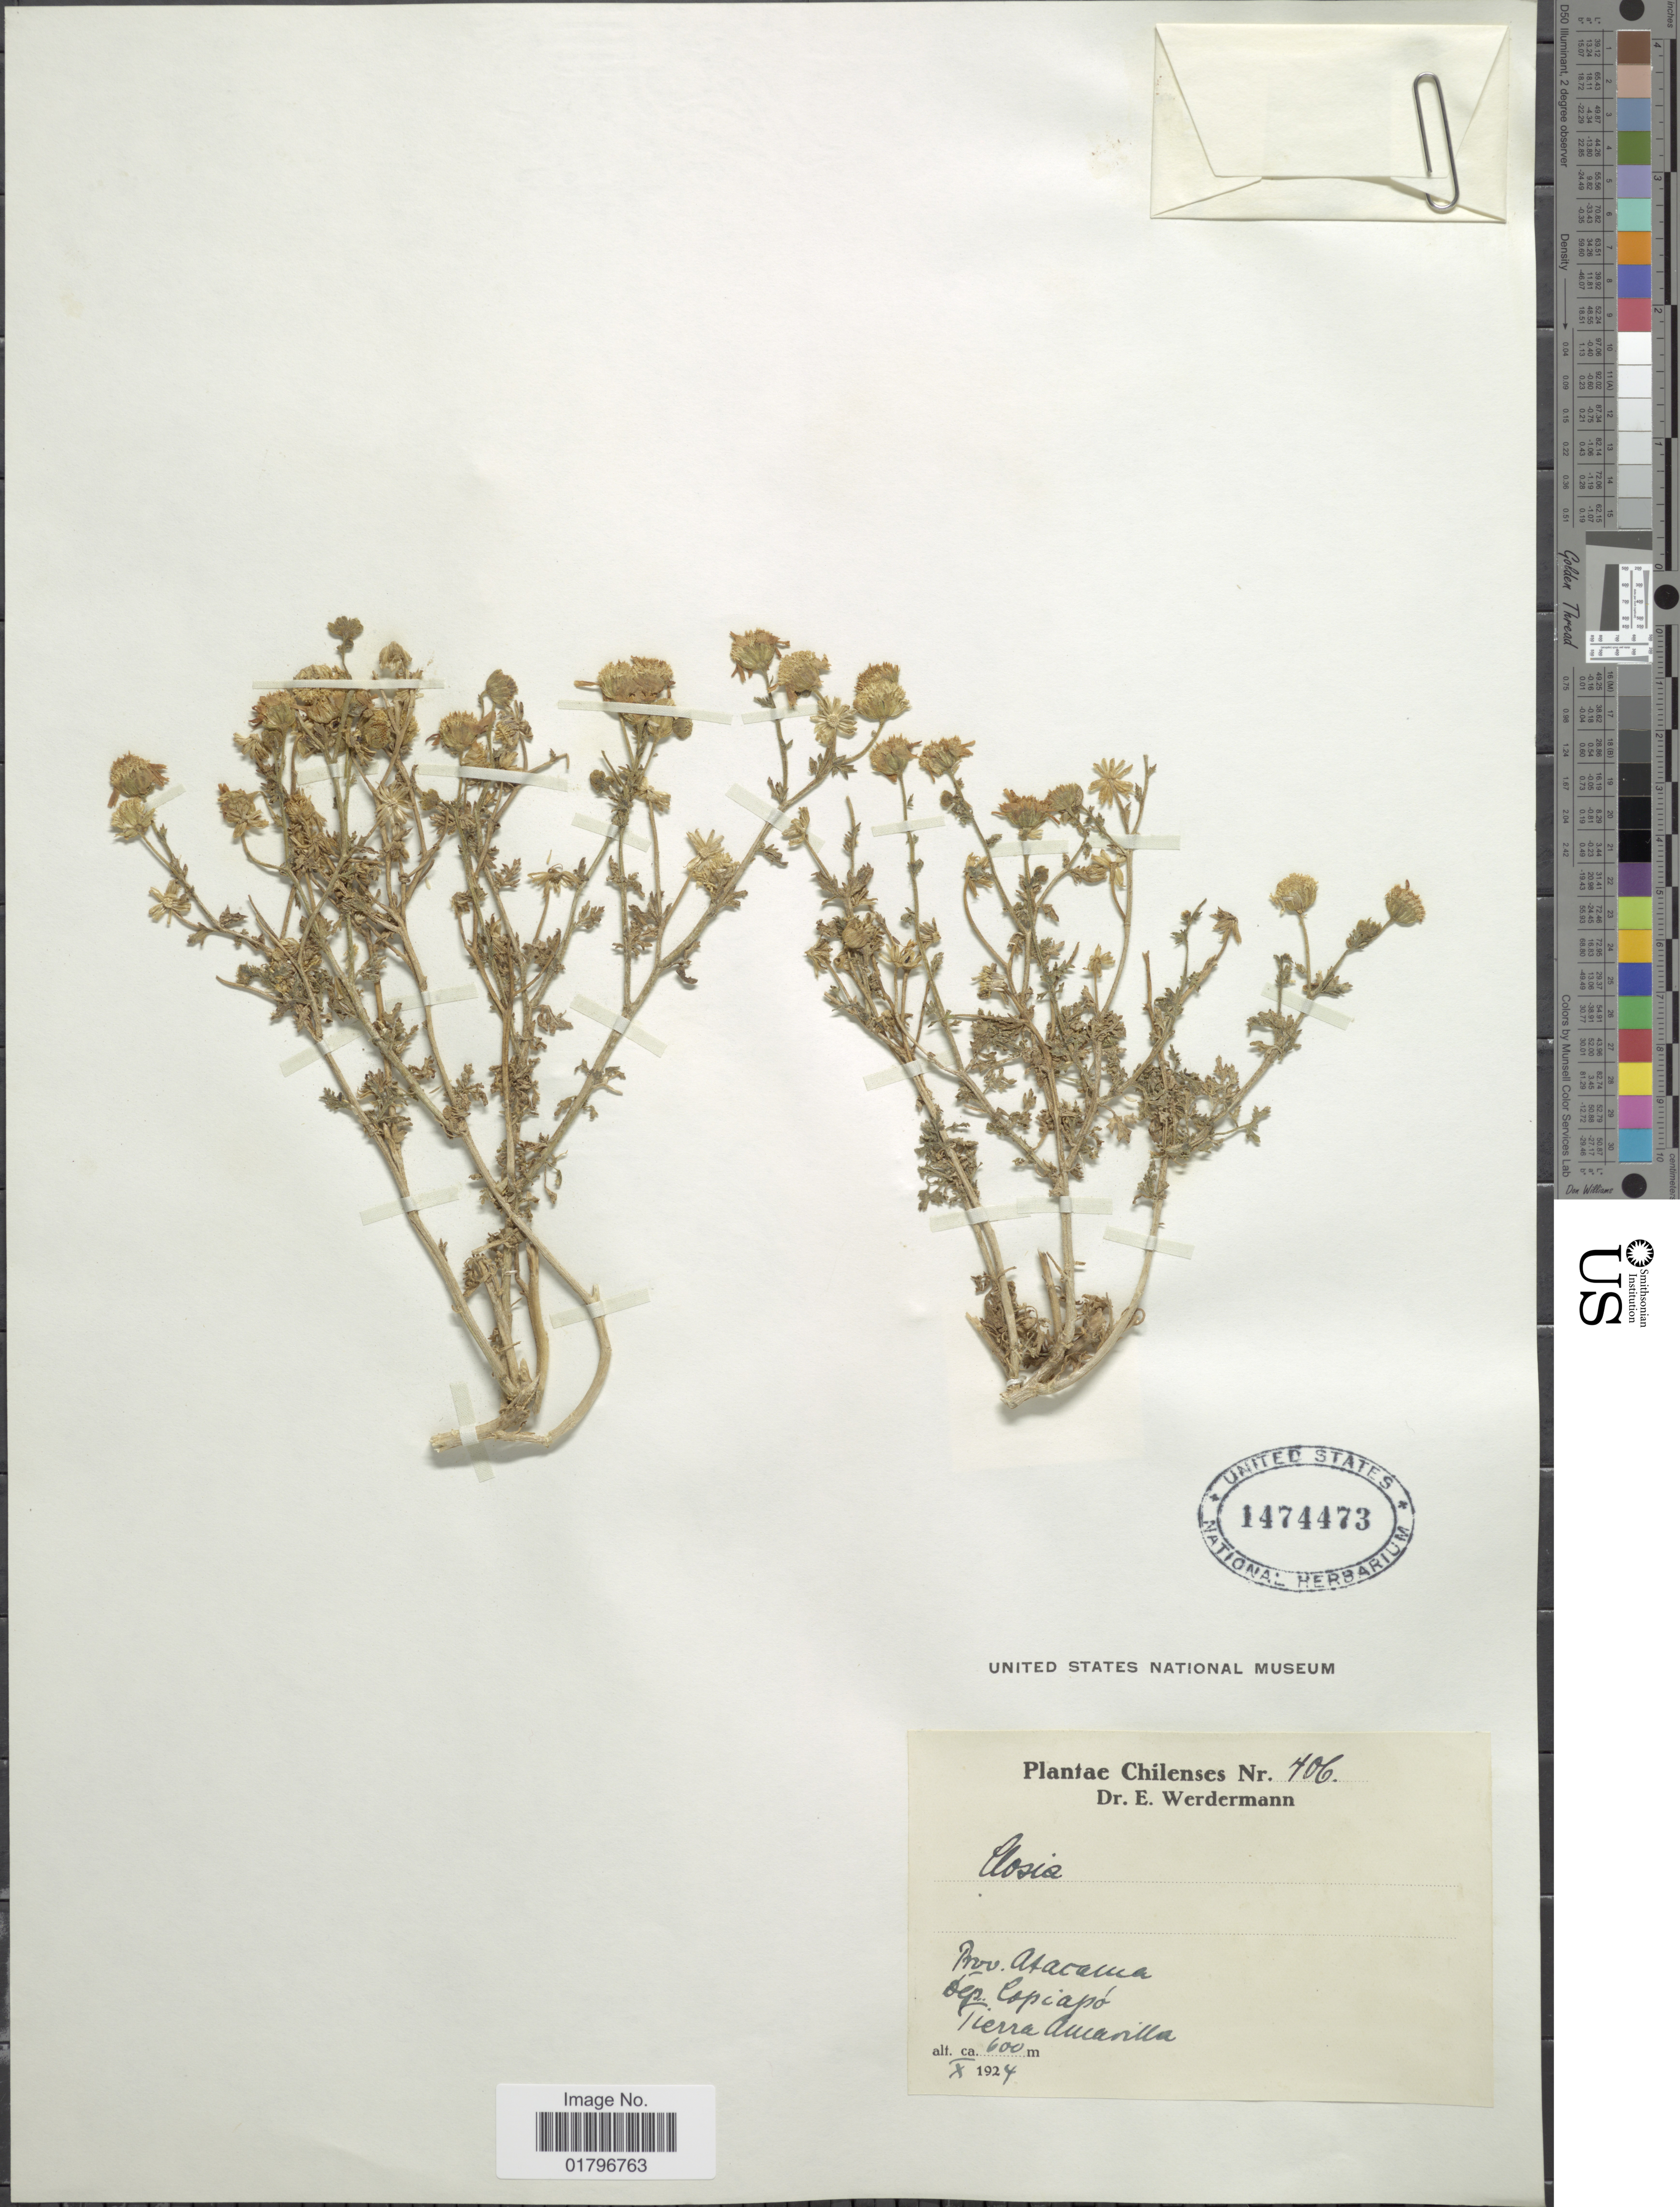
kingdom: Plantae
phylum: Tracheophyta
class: Magnoliopsida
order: Asterales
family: Asteraceae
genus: Closia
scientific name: Closia sp.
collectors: E. Werdermann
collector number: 406*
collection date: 1924-10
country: Chile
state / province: Atacama (III)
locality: Prov. Atacama. Dep. Copiapó. Tierra Amarilla.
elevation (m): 600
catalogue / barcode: US 1474473